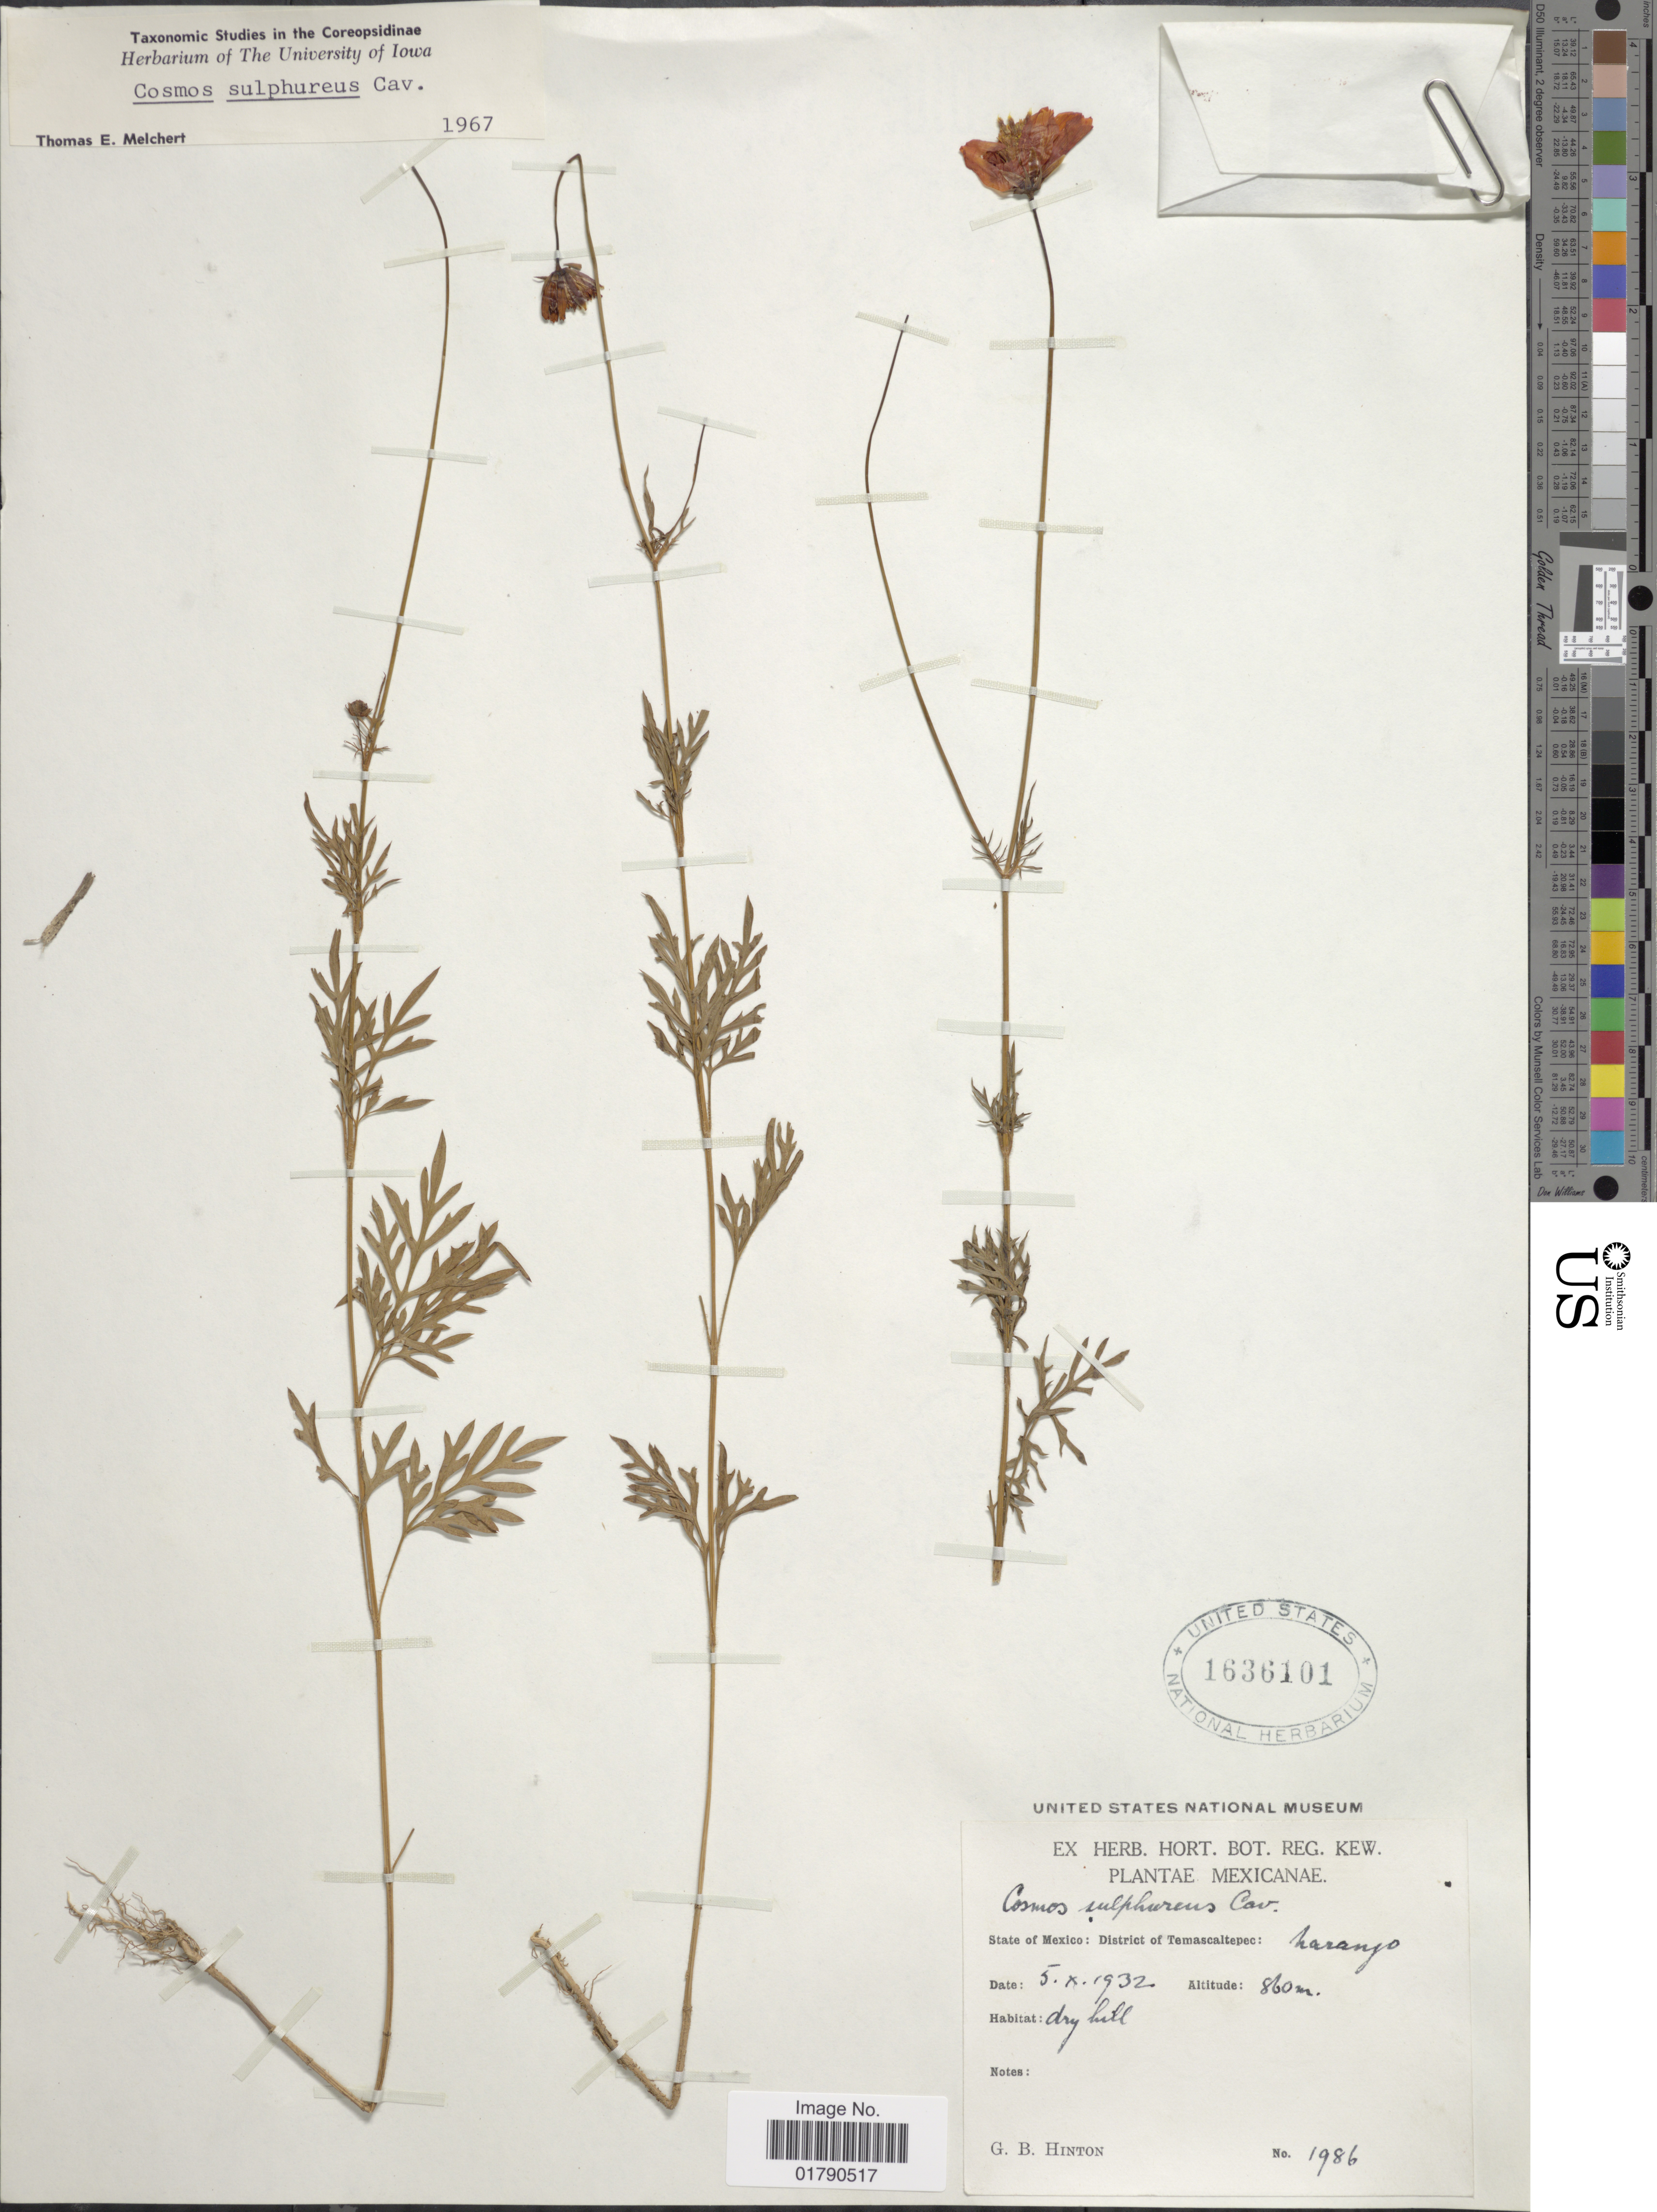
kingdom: Plantae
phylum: Tracheophyta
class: Magnoliopsida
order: Asterales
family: Asteraceae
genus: Cosmos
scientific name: Cosmos sulphureus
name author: Cav.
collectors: G. B. Hinton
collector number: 1986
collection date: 1932-10-05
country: Mexico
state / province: México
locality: District of Temascaltepec, Naranjo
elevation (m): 860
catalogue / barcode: US 1636101